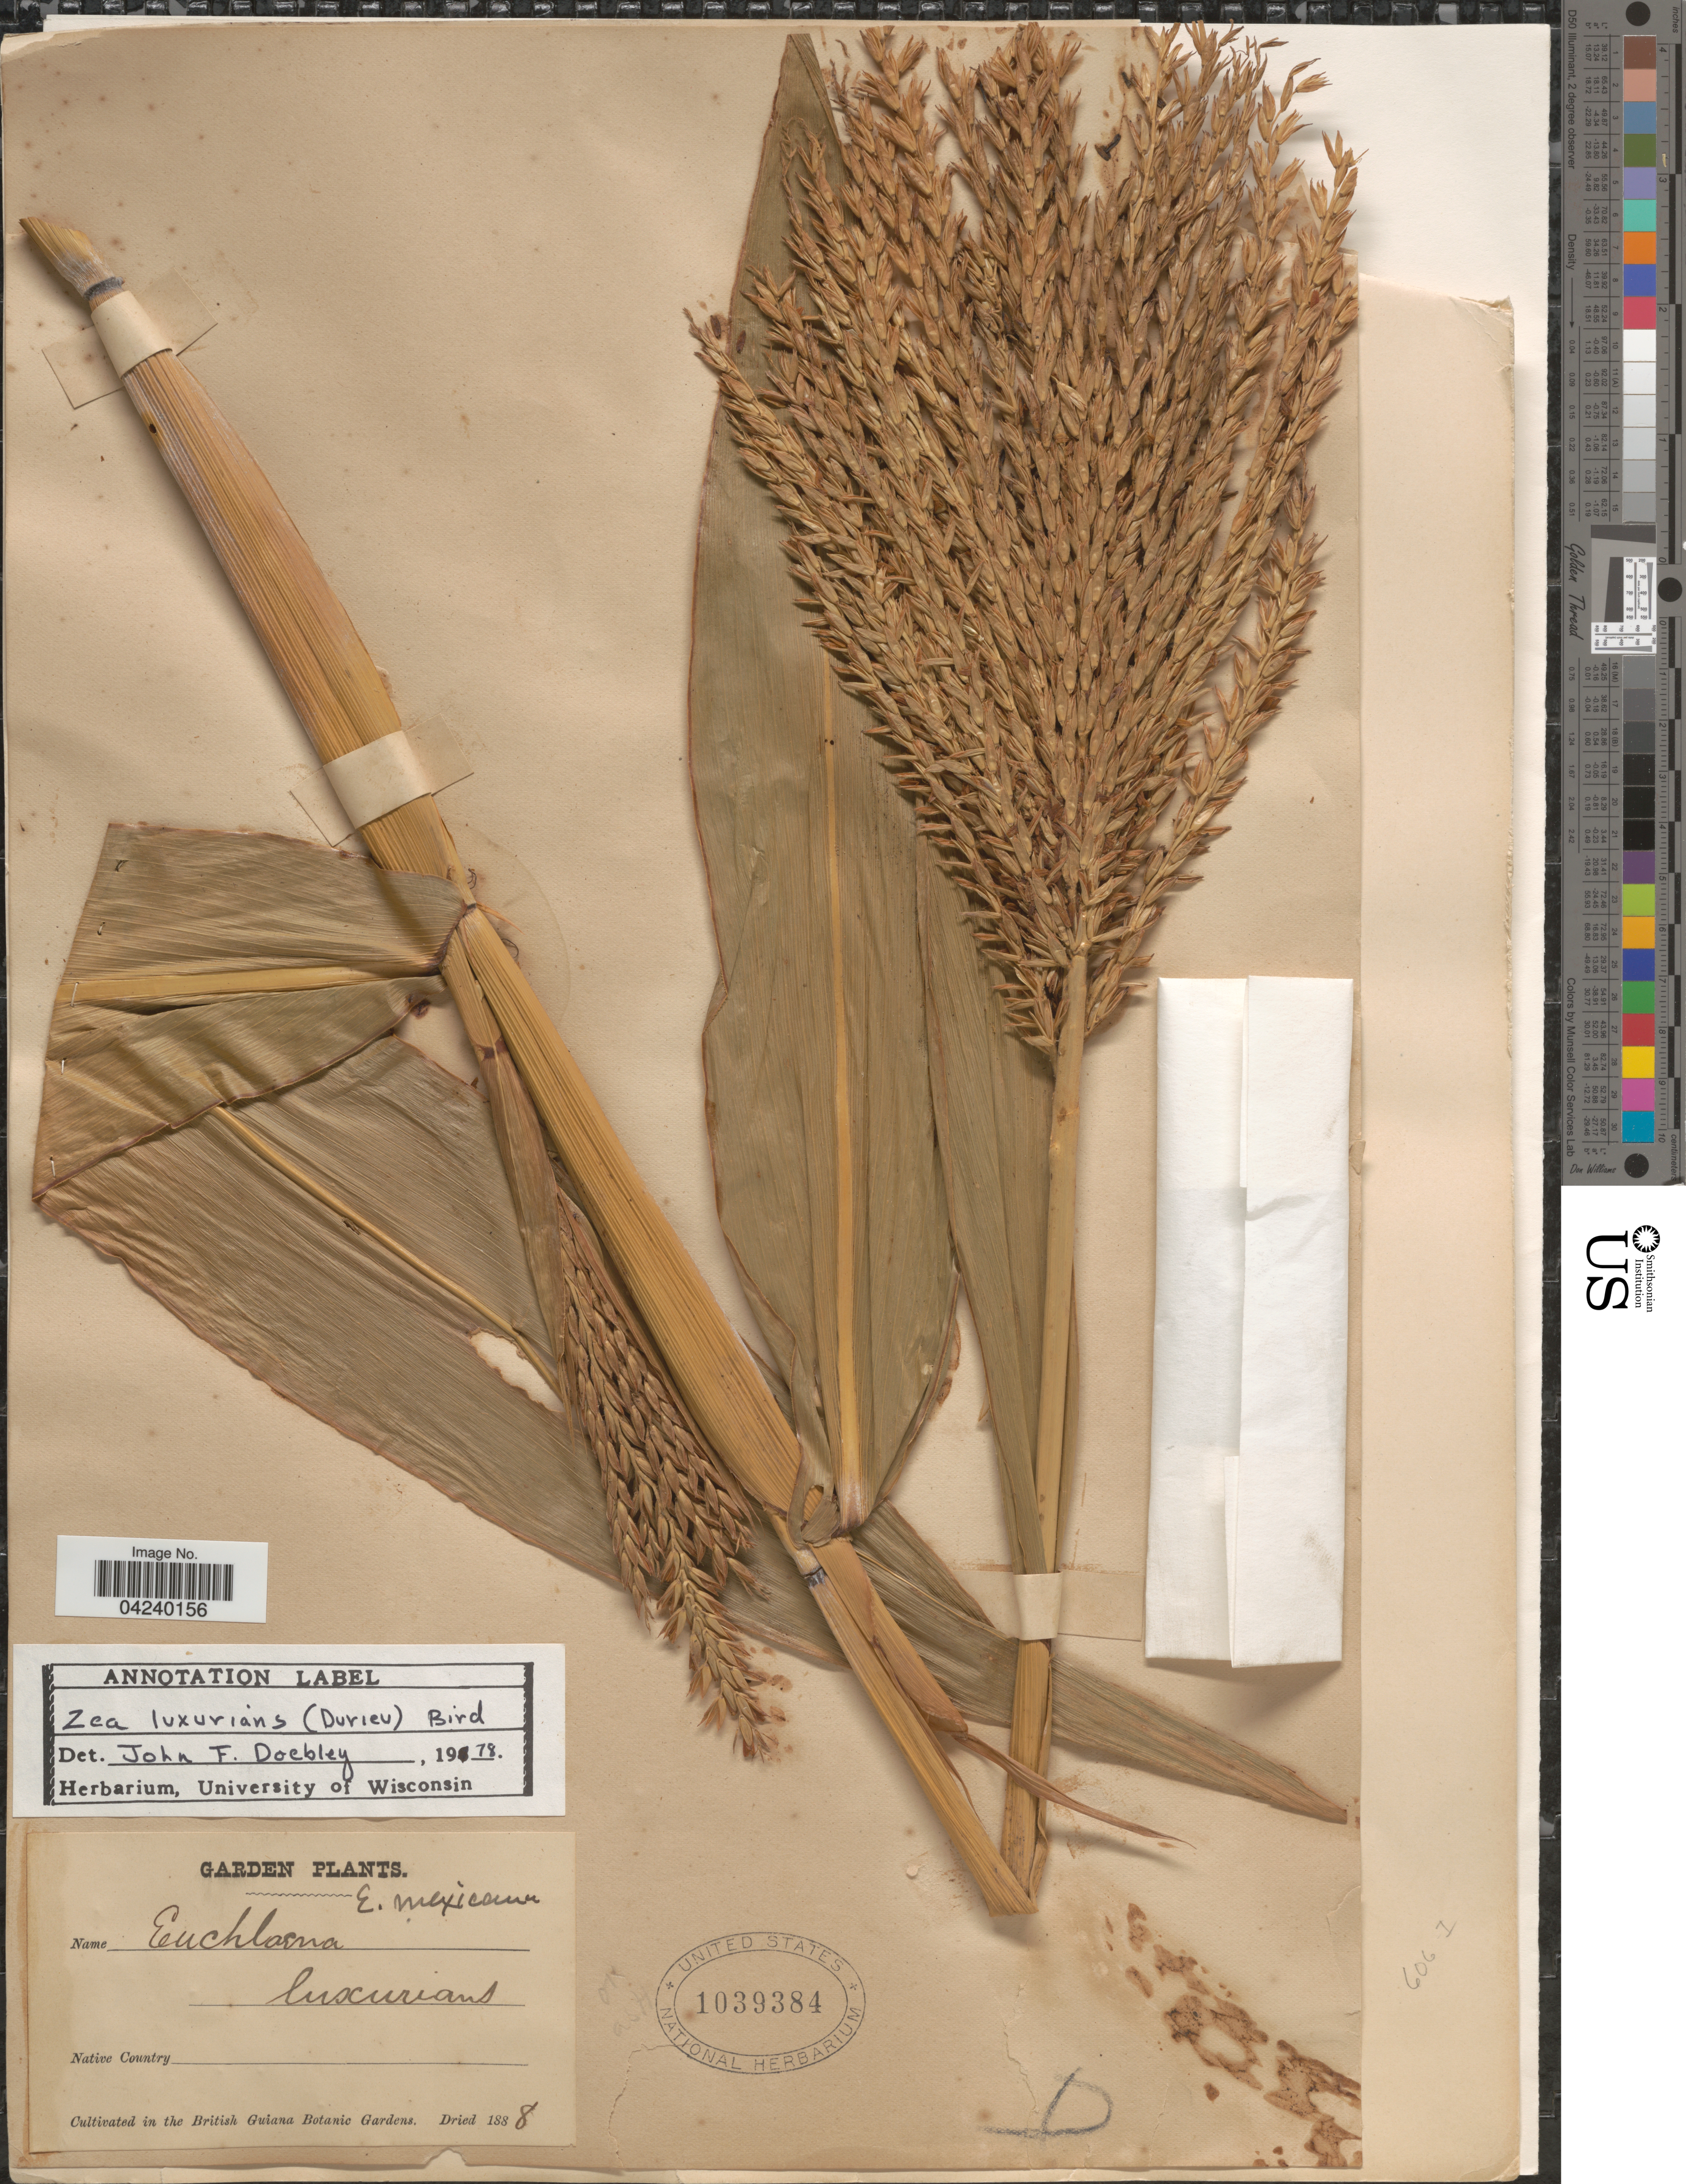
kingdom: Plantae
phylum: Tracheophyta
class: Liliopsida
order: Poales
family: Poaceae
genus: Zea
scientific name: Zea luxurians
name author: (Durieu & Asch.) R.M. Bird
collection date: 1888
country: Guyana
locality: In the British Guiana Botanic Gardens.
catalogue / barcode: US 1039384